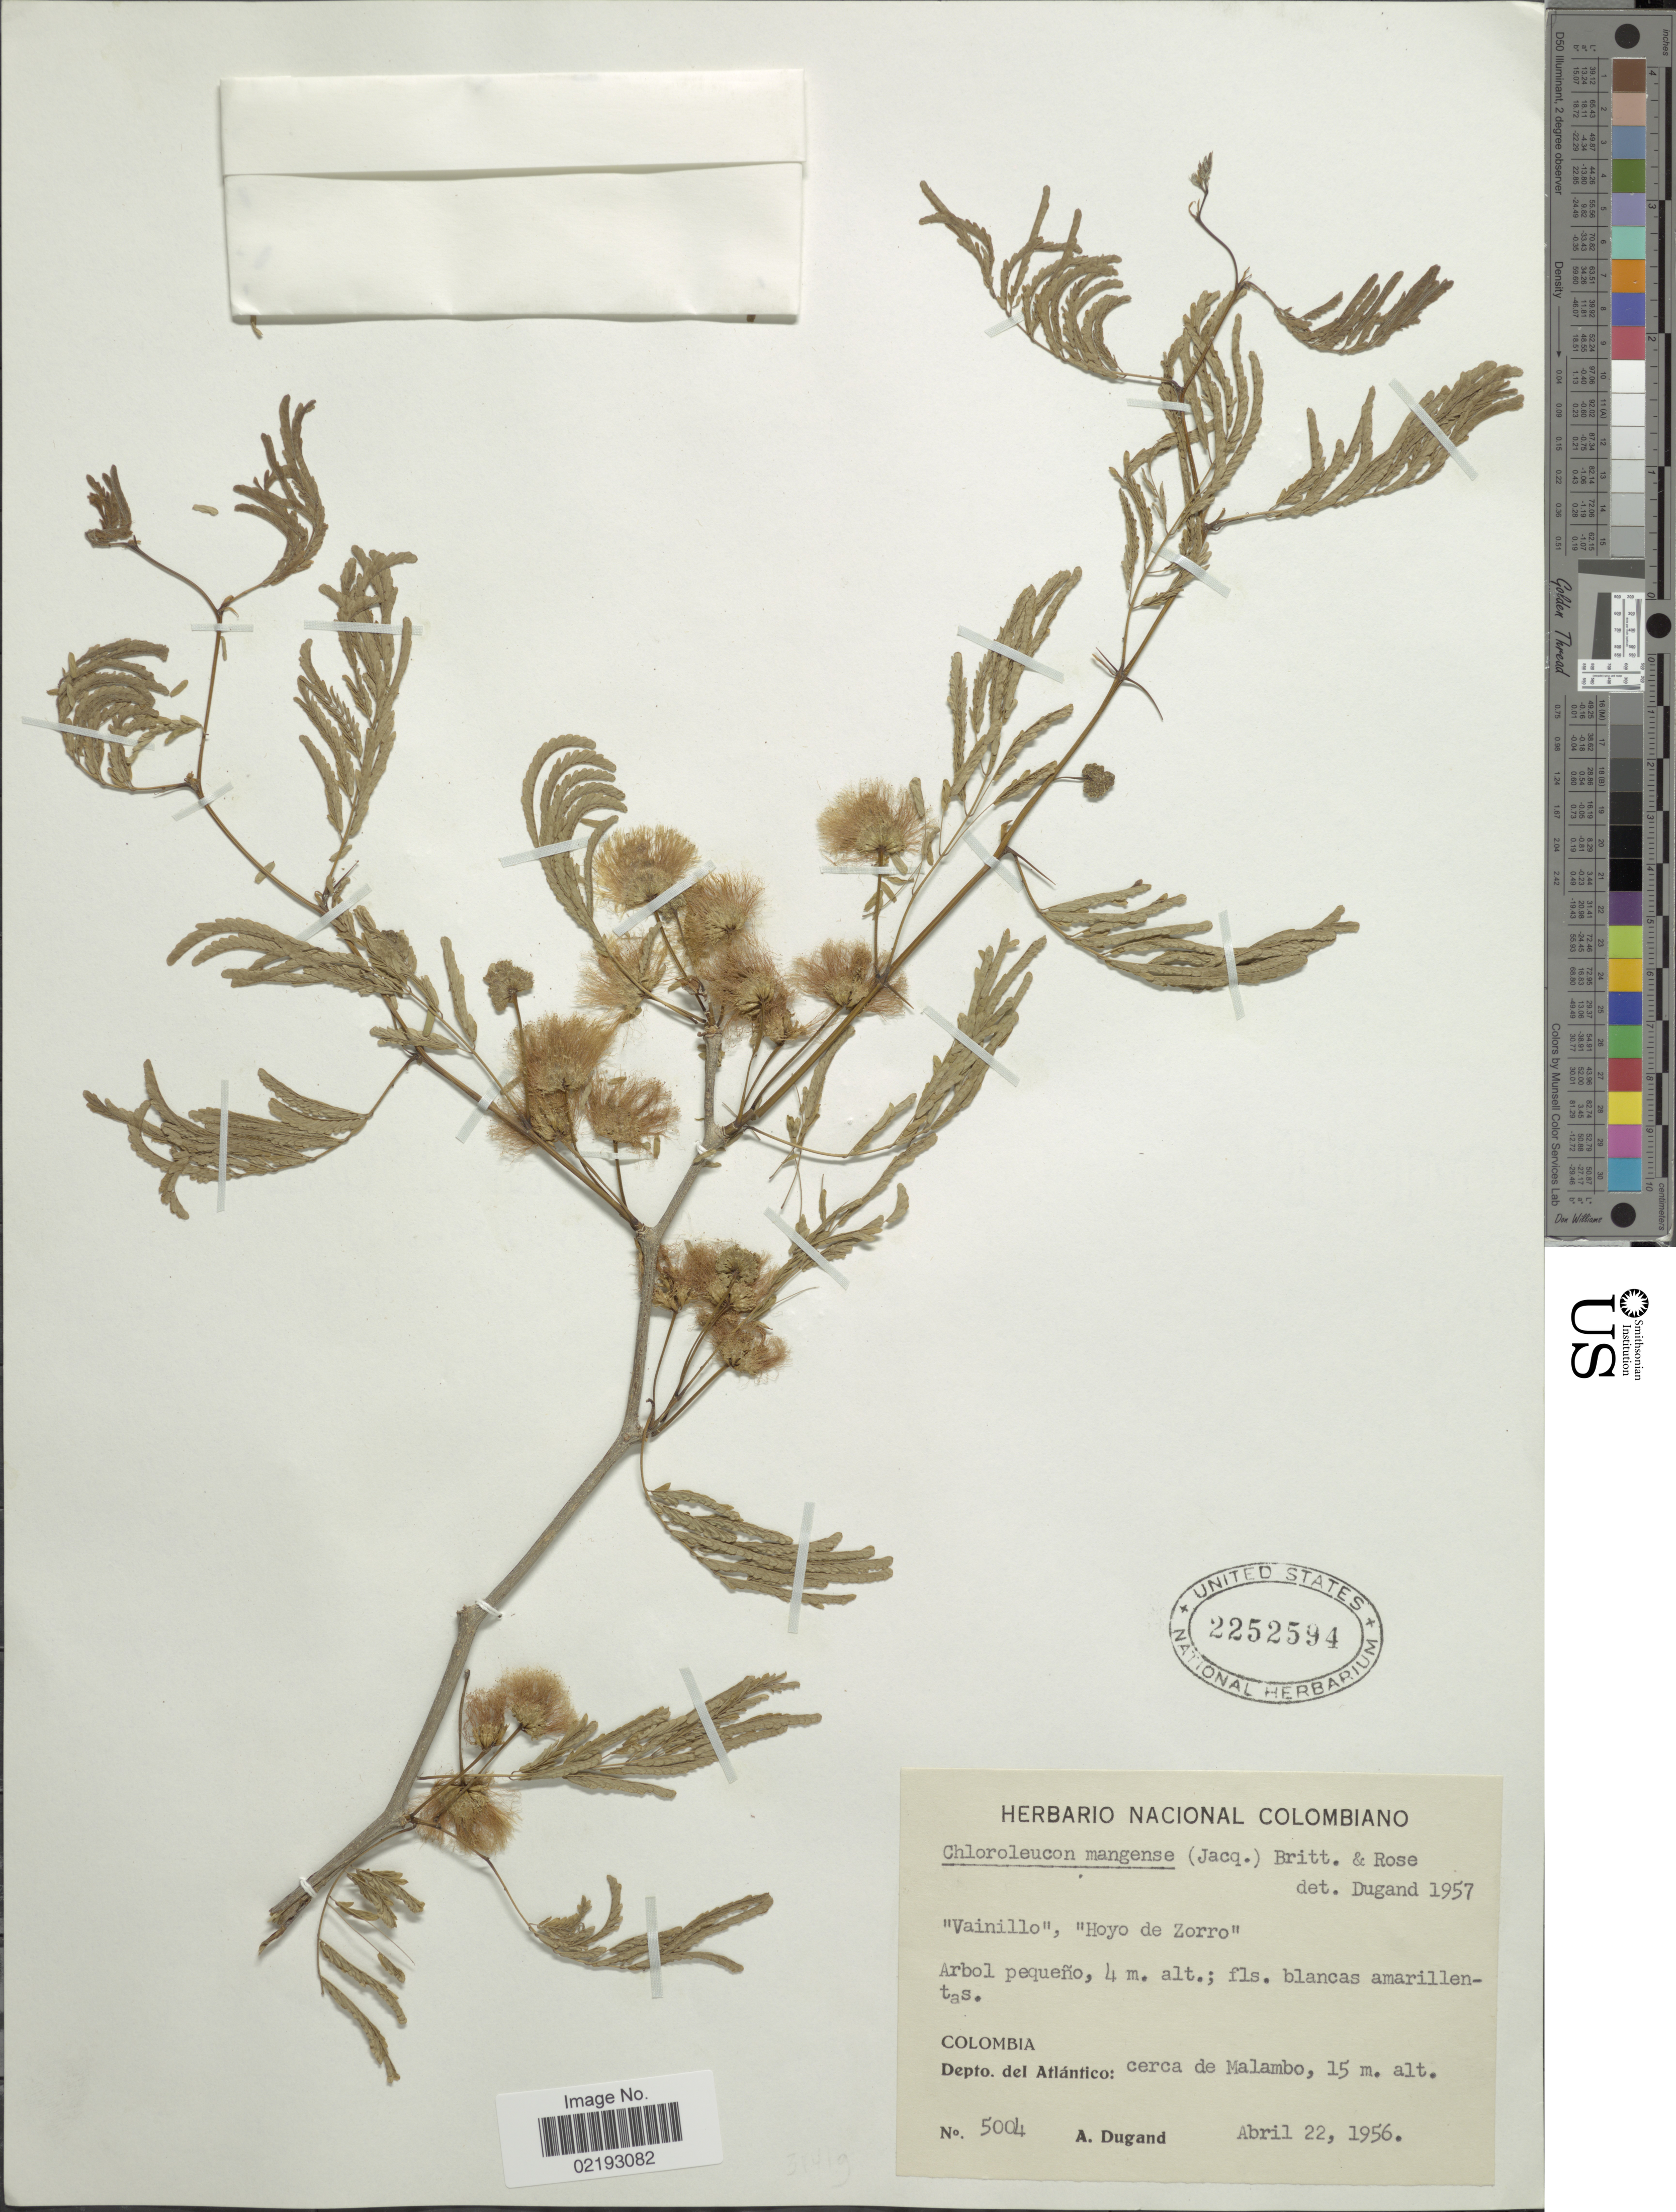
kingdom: Plantae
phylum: Tracheophyta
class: Magnoliopsida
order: Fabales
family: Fabaceae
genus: Chloroleucon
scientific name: Chloroleucon mangense var. mangense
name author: (Jacq.) Britton & Rose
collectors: A. Dugand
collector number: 5004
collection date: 1956-04-22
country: Colombia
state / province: Atlántico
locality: Cerca de Malambo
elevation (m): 15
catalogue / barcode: US 2252594